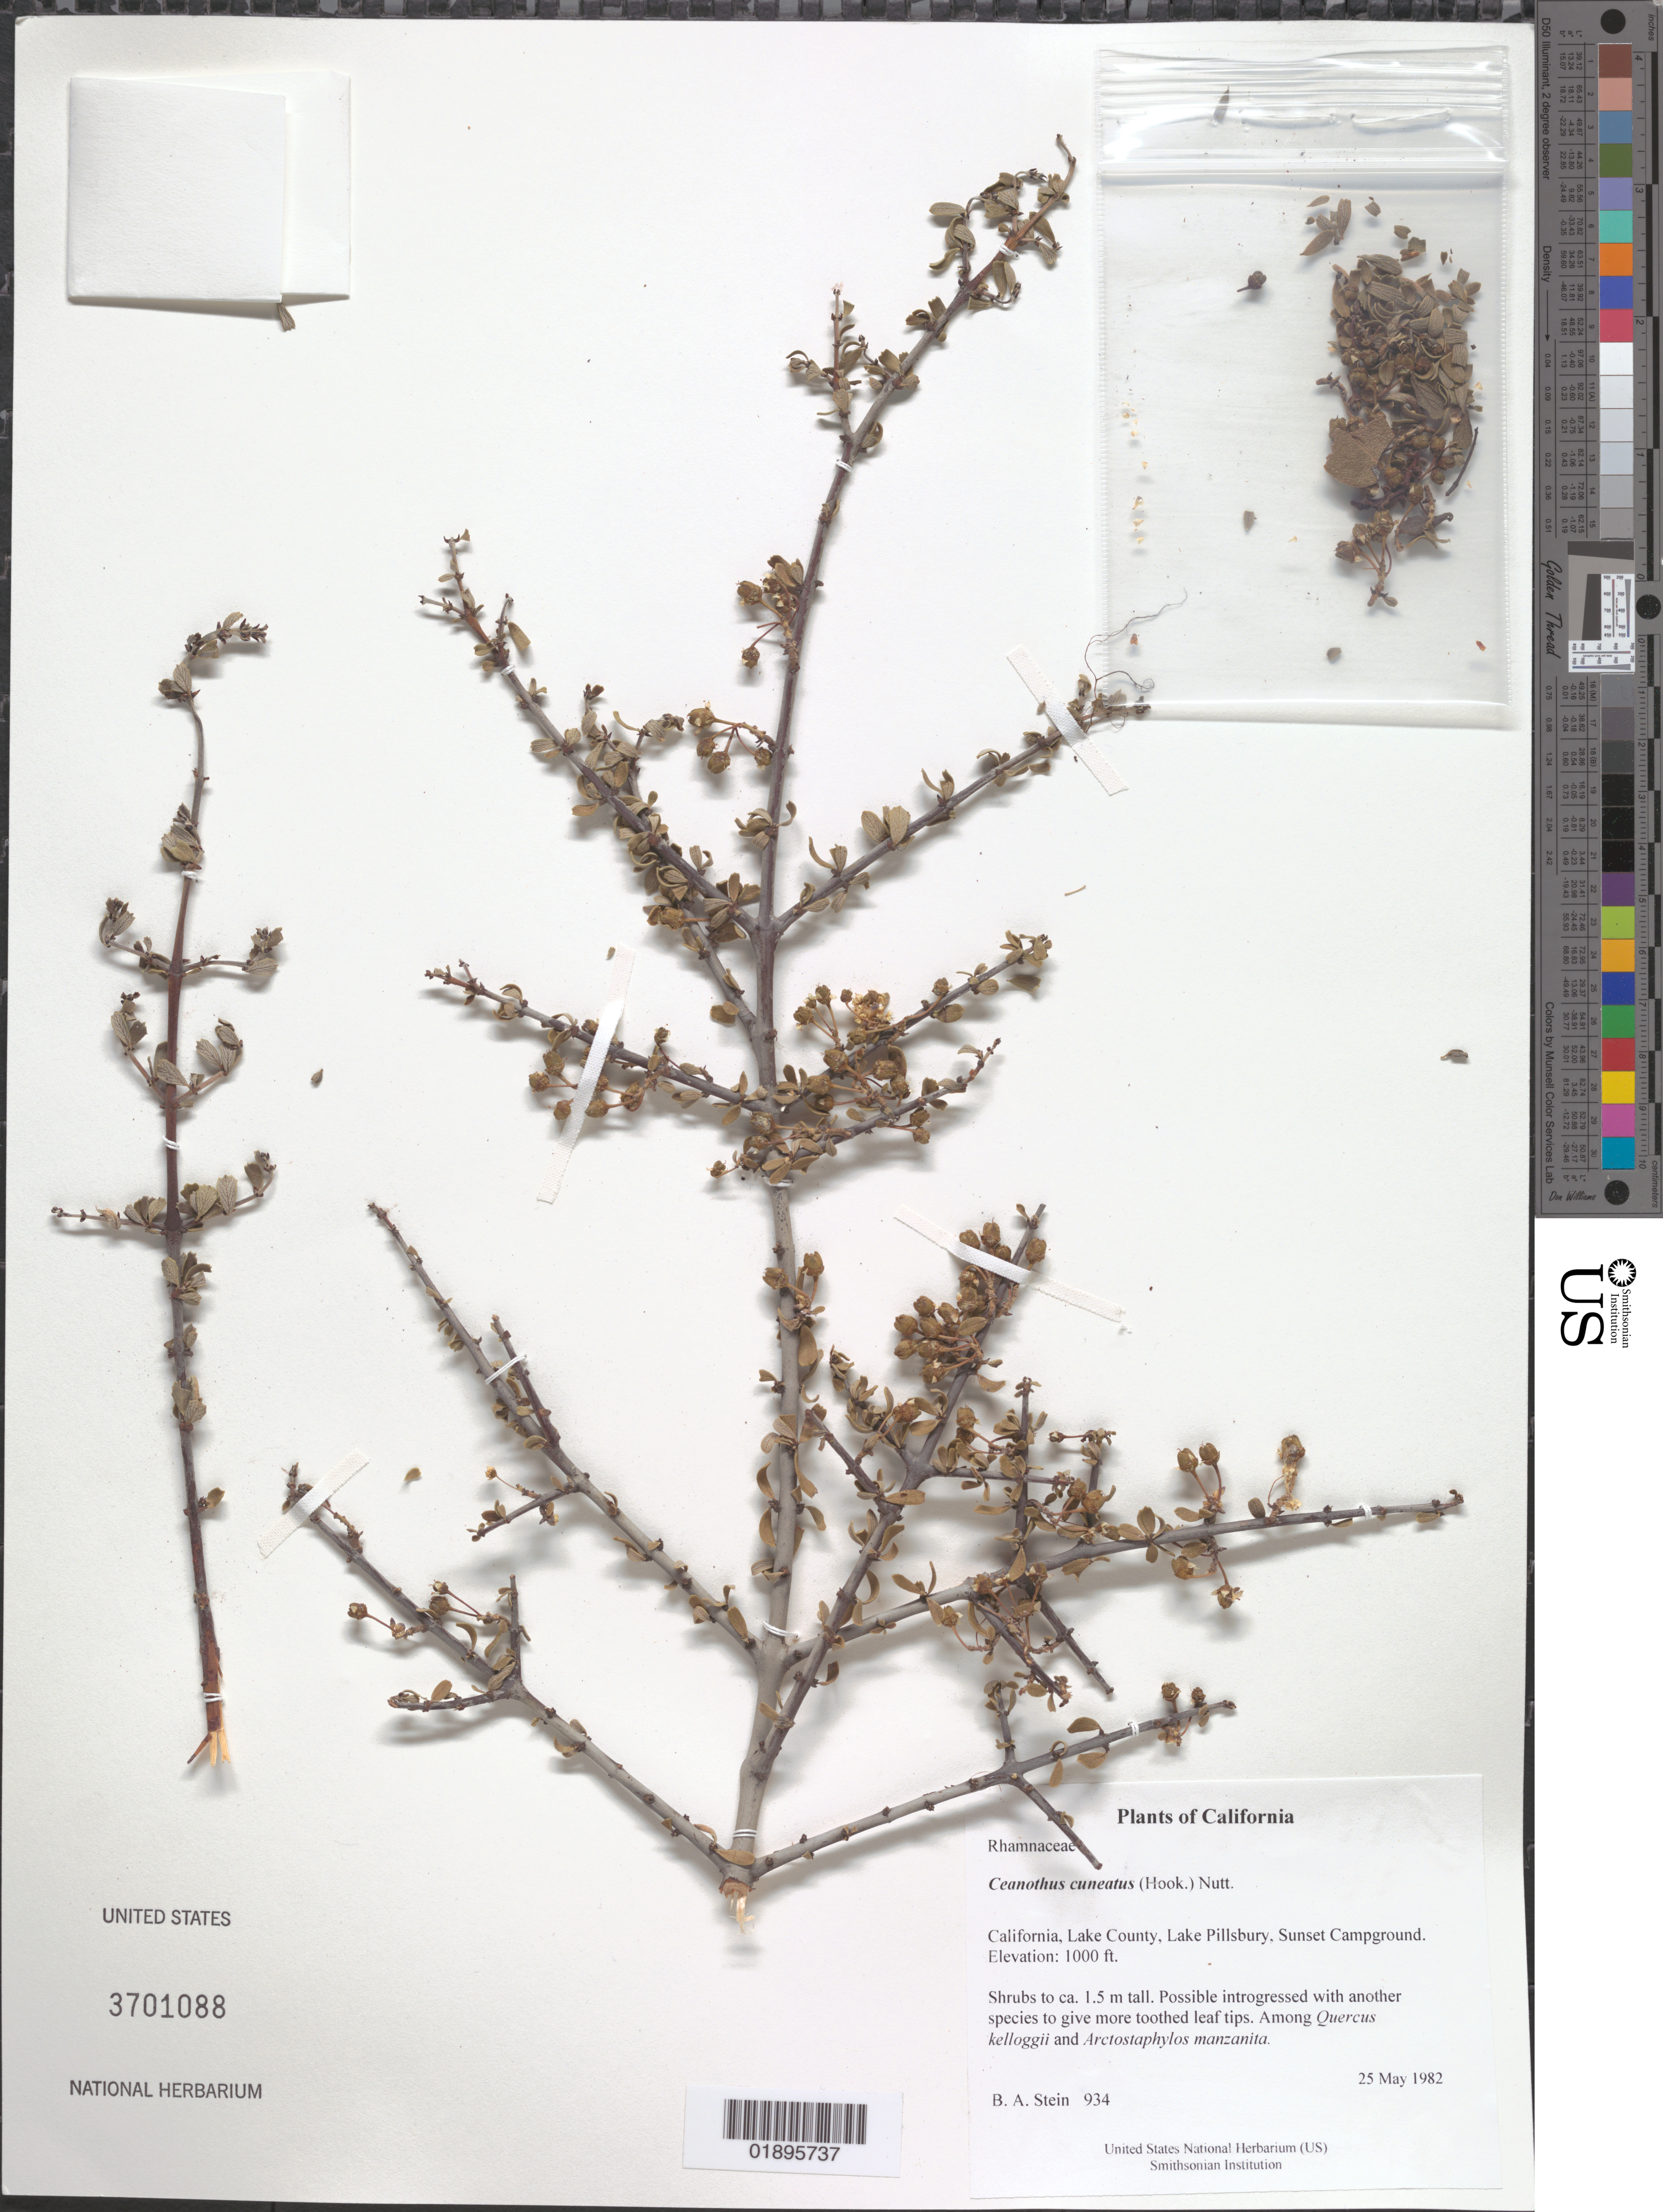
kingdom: Plantae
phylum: Tracheophyta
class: Magnoliopsida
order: Rosales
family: Rhamnaceae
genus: Ceanothus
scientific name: Ceanothus cuneatus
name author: (Hook.) Nutt.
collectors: B. A. Stein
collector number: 934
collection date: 1982-05-25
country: United States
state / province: California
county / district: Lake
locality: Lake Pillsbury, Sunset Campground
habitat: Among Quercus kelloggii, Arctostaphylos manzanita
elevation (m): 305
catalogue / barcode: US 3701088